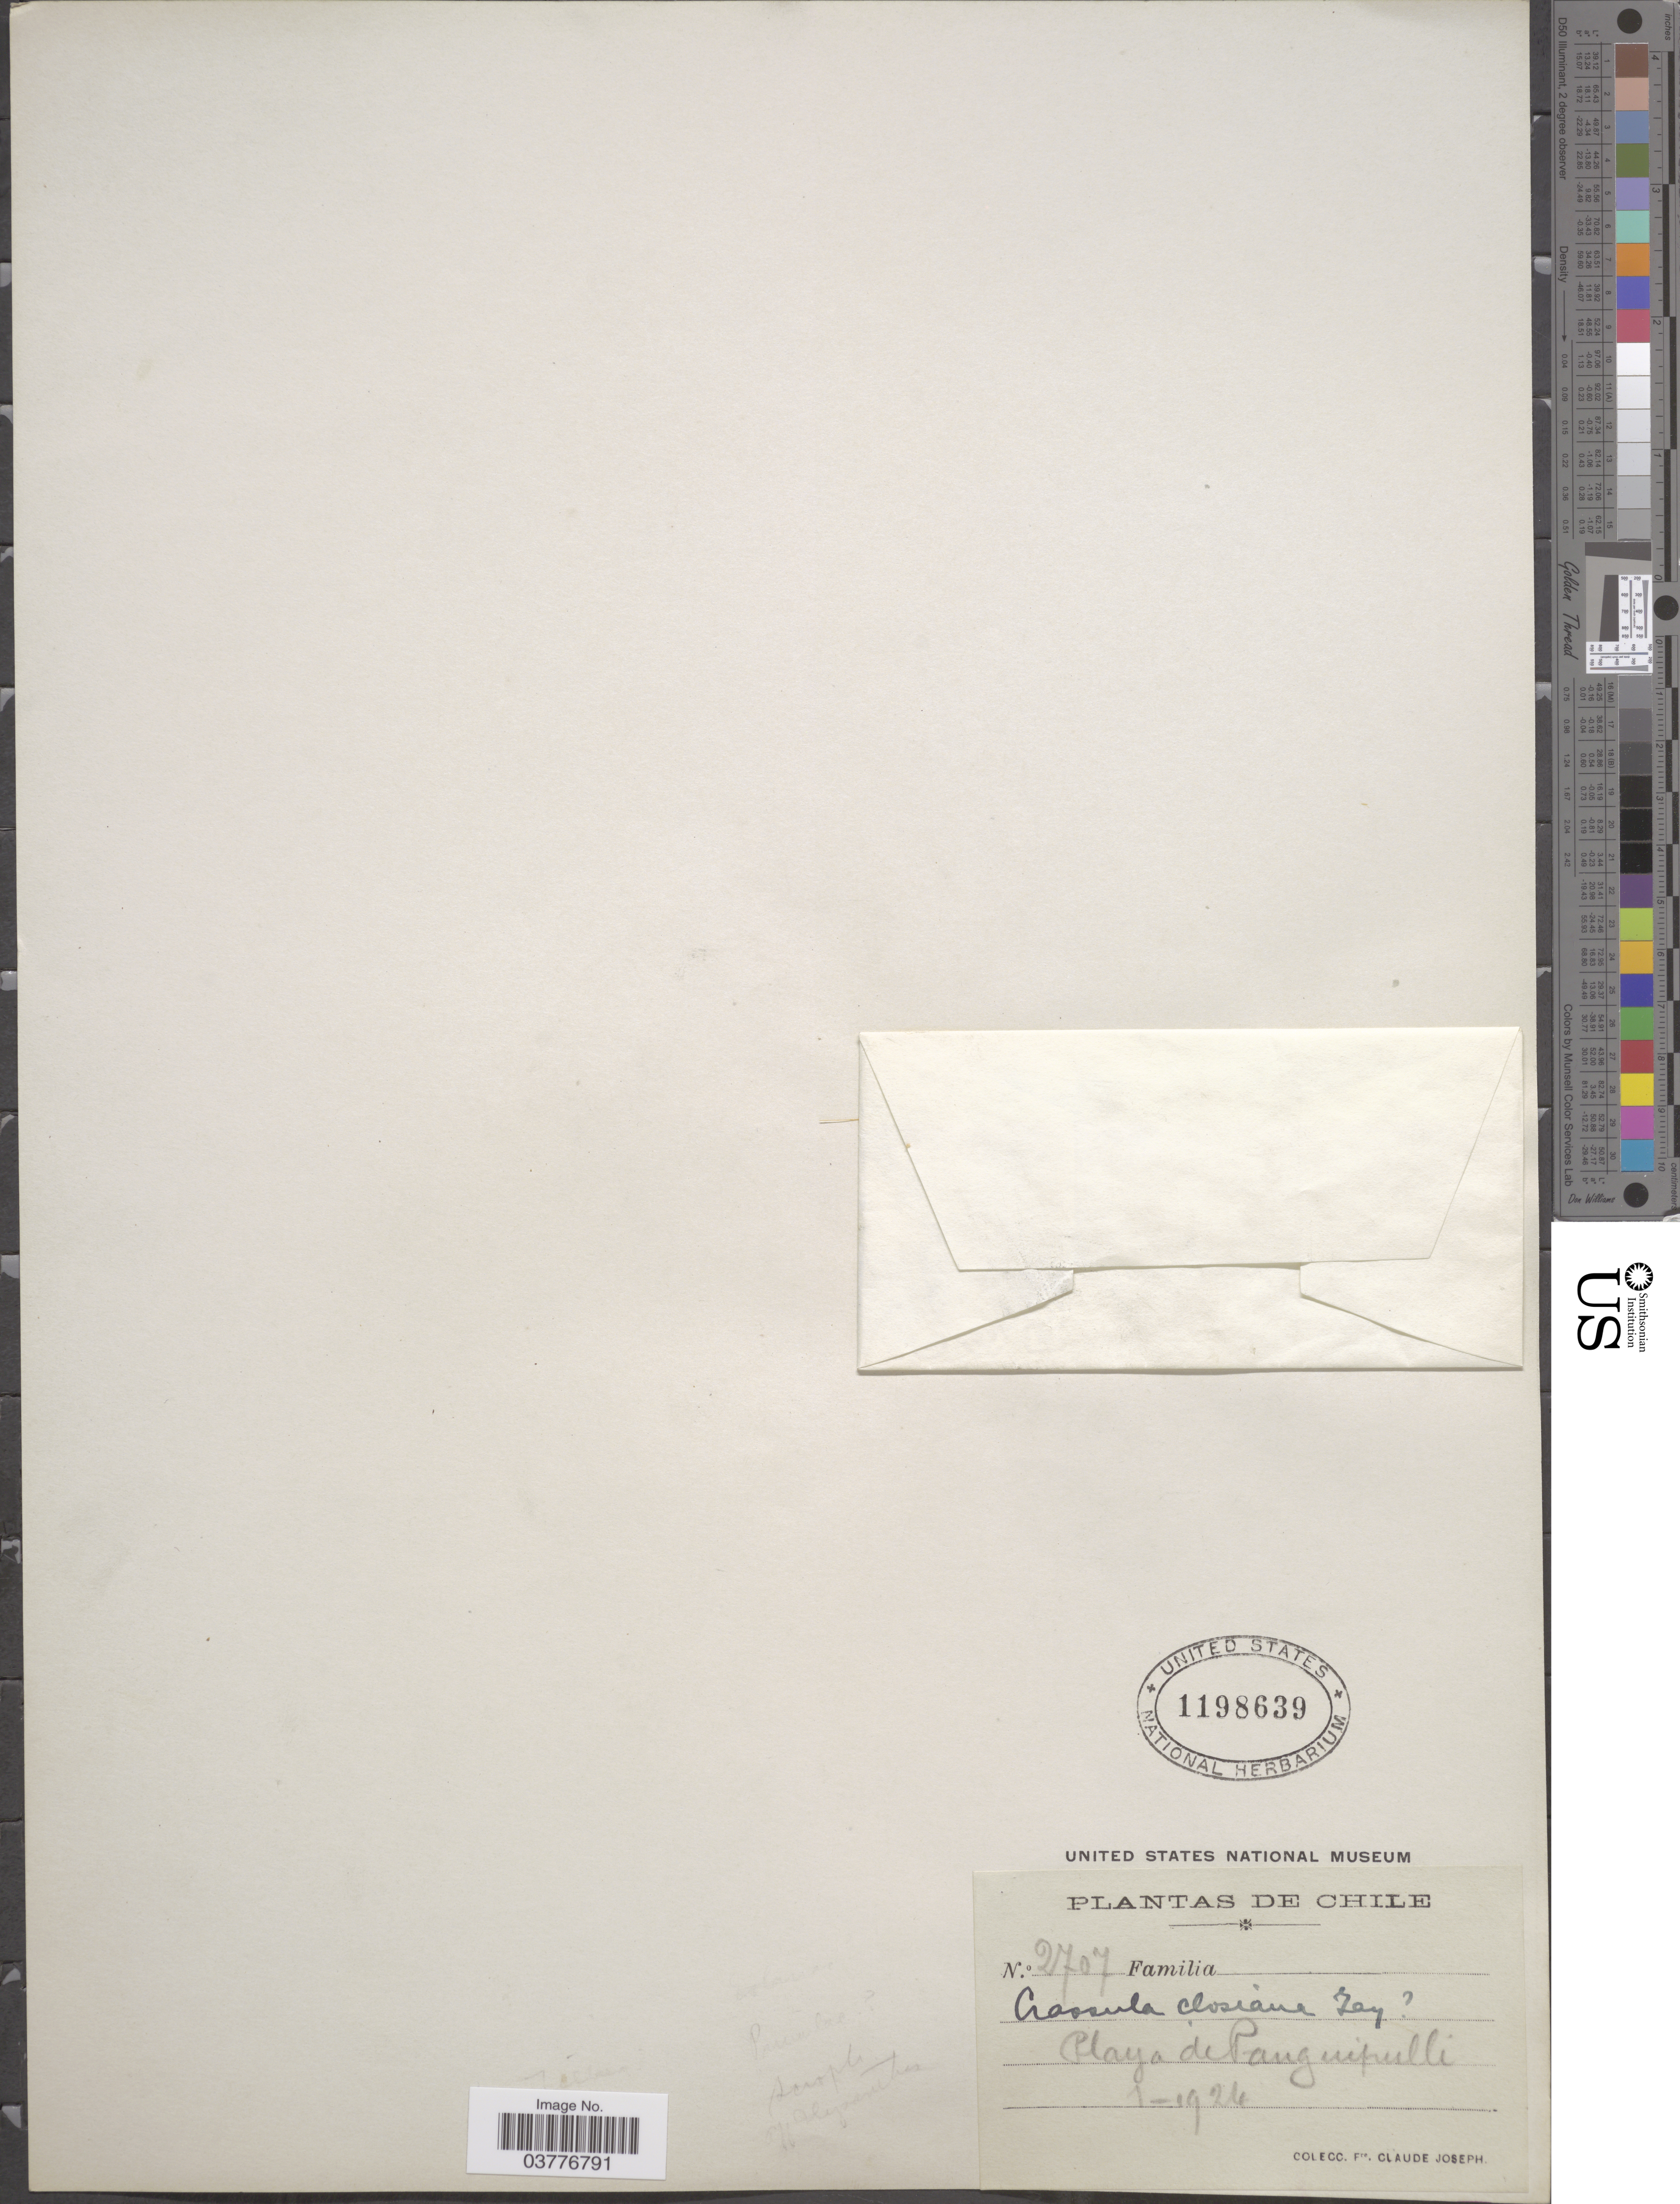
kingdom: Plantae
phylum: Tracheophyta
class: Magnoliopsida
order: Saxifragales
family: Crassulaceae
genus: Crassula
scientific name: Crassula closiana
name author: Reiche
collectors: Bro. Claude-Joseph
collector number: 2707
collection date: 1924-01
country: Chile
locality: Playa de Panguipulli.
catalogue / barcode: US 1198639